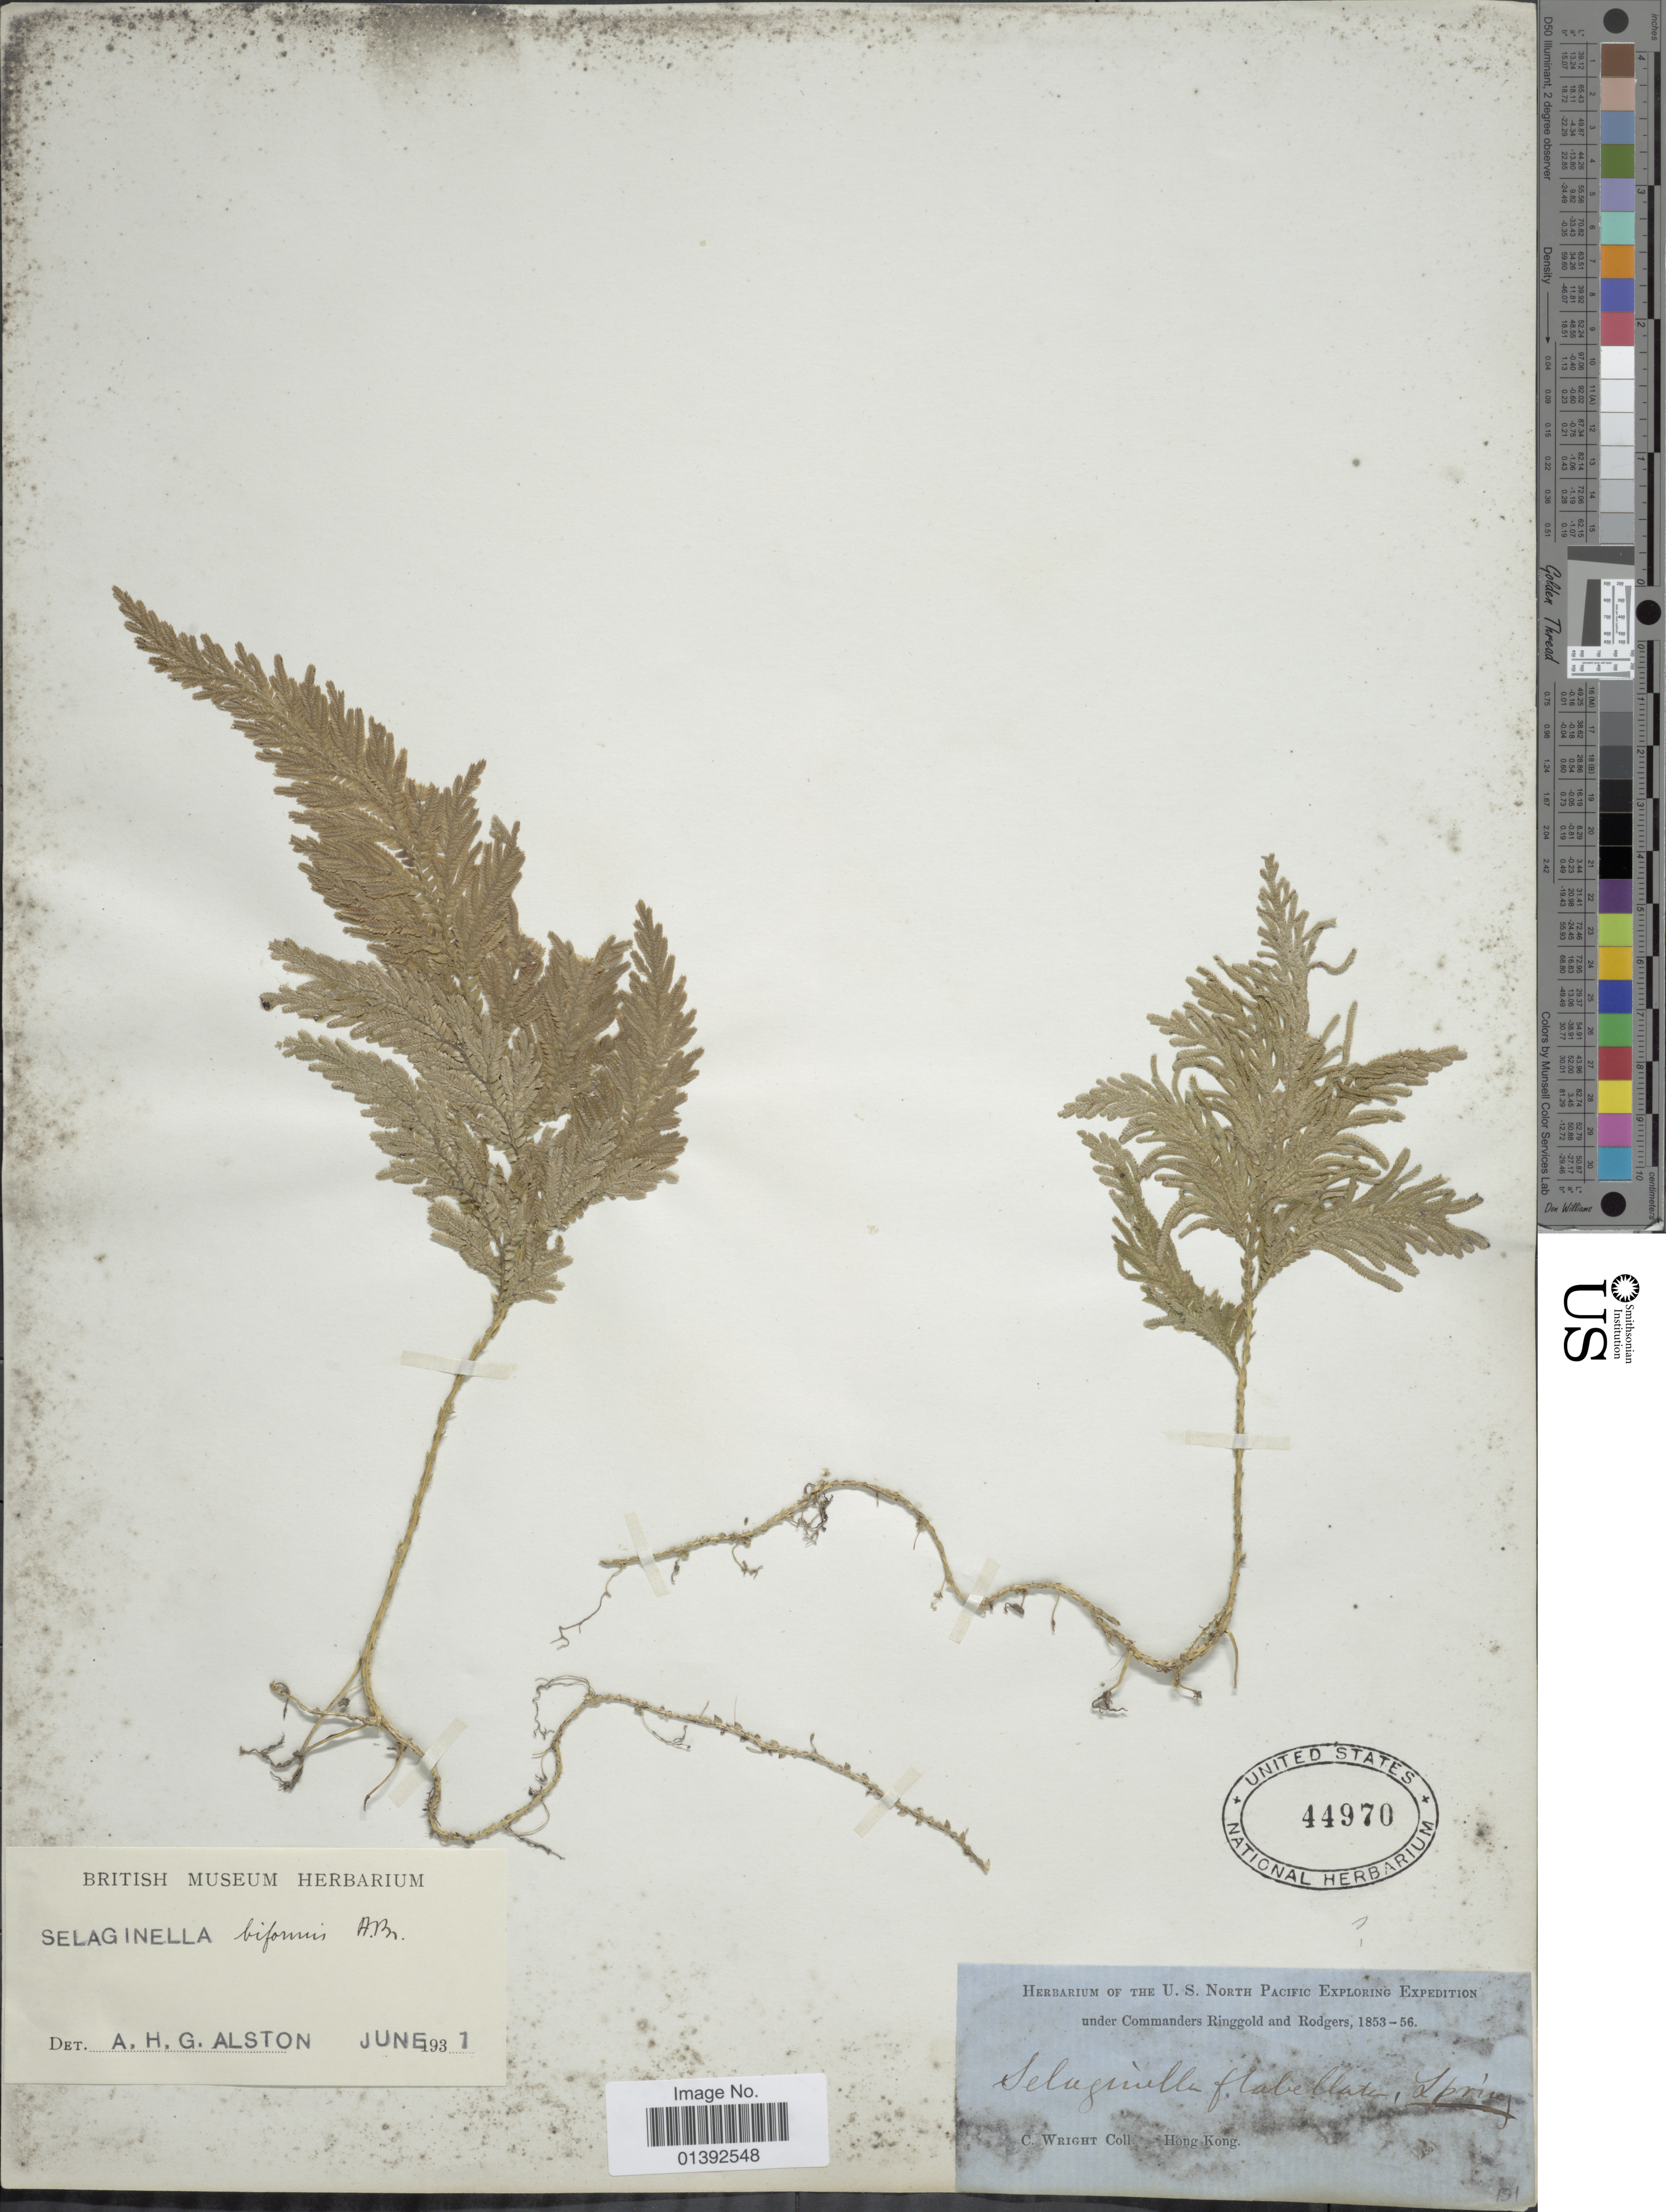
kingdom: Plantae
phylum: Tracheophyta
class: Lycopodiopsida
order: Selaginellales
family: Selaginellaceae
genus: Selaginella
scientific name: Selaginella biformis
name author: A. Braun ex Kuhn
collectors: C. Wright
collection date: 1853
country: China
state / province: Hong Kong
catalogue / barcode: US 44970